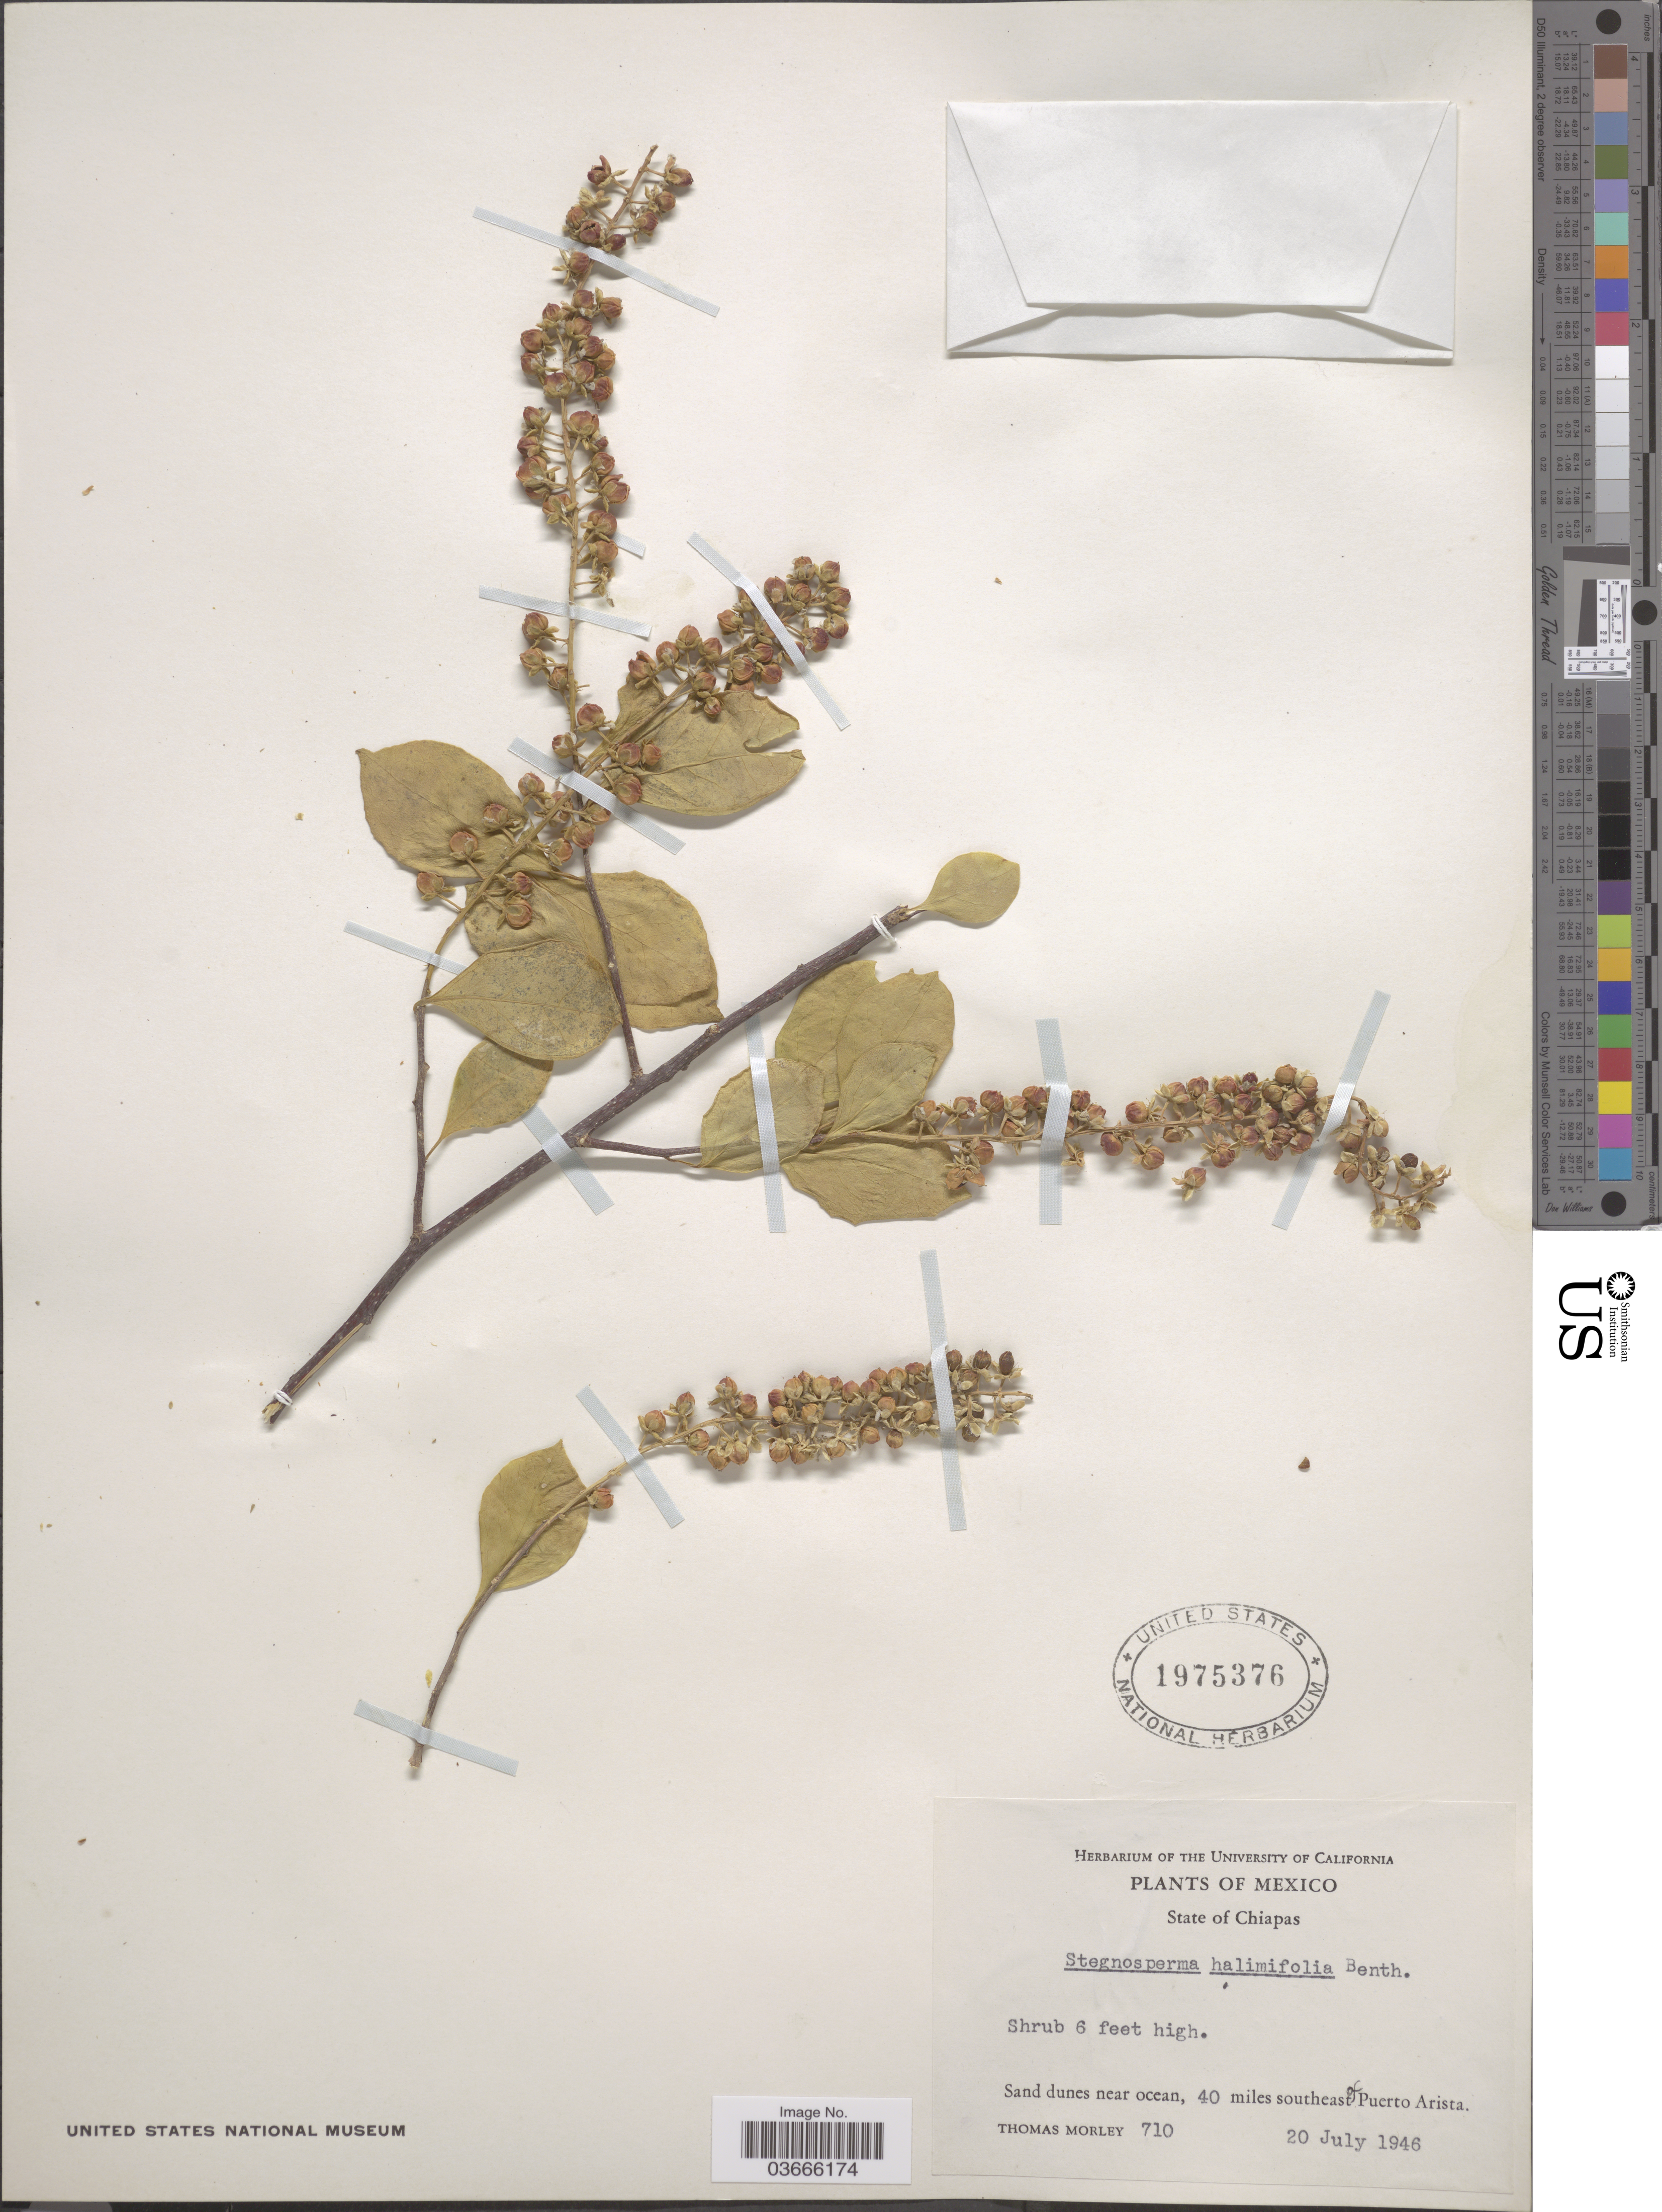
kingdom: Plantae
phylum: Tracheophyta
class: Magnoliopsida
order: Caryophyllales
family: Stegnospermataceae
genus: Stegnosperma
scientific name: Stegnosperma cubense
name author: A. Rich.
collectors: T. Morley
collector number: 710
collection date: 1946-07-20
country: Mexico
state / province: Chiapas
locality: Sand dunes near ocean, 40 miles southeast of Puerto Arista.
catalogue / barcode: US 1975376